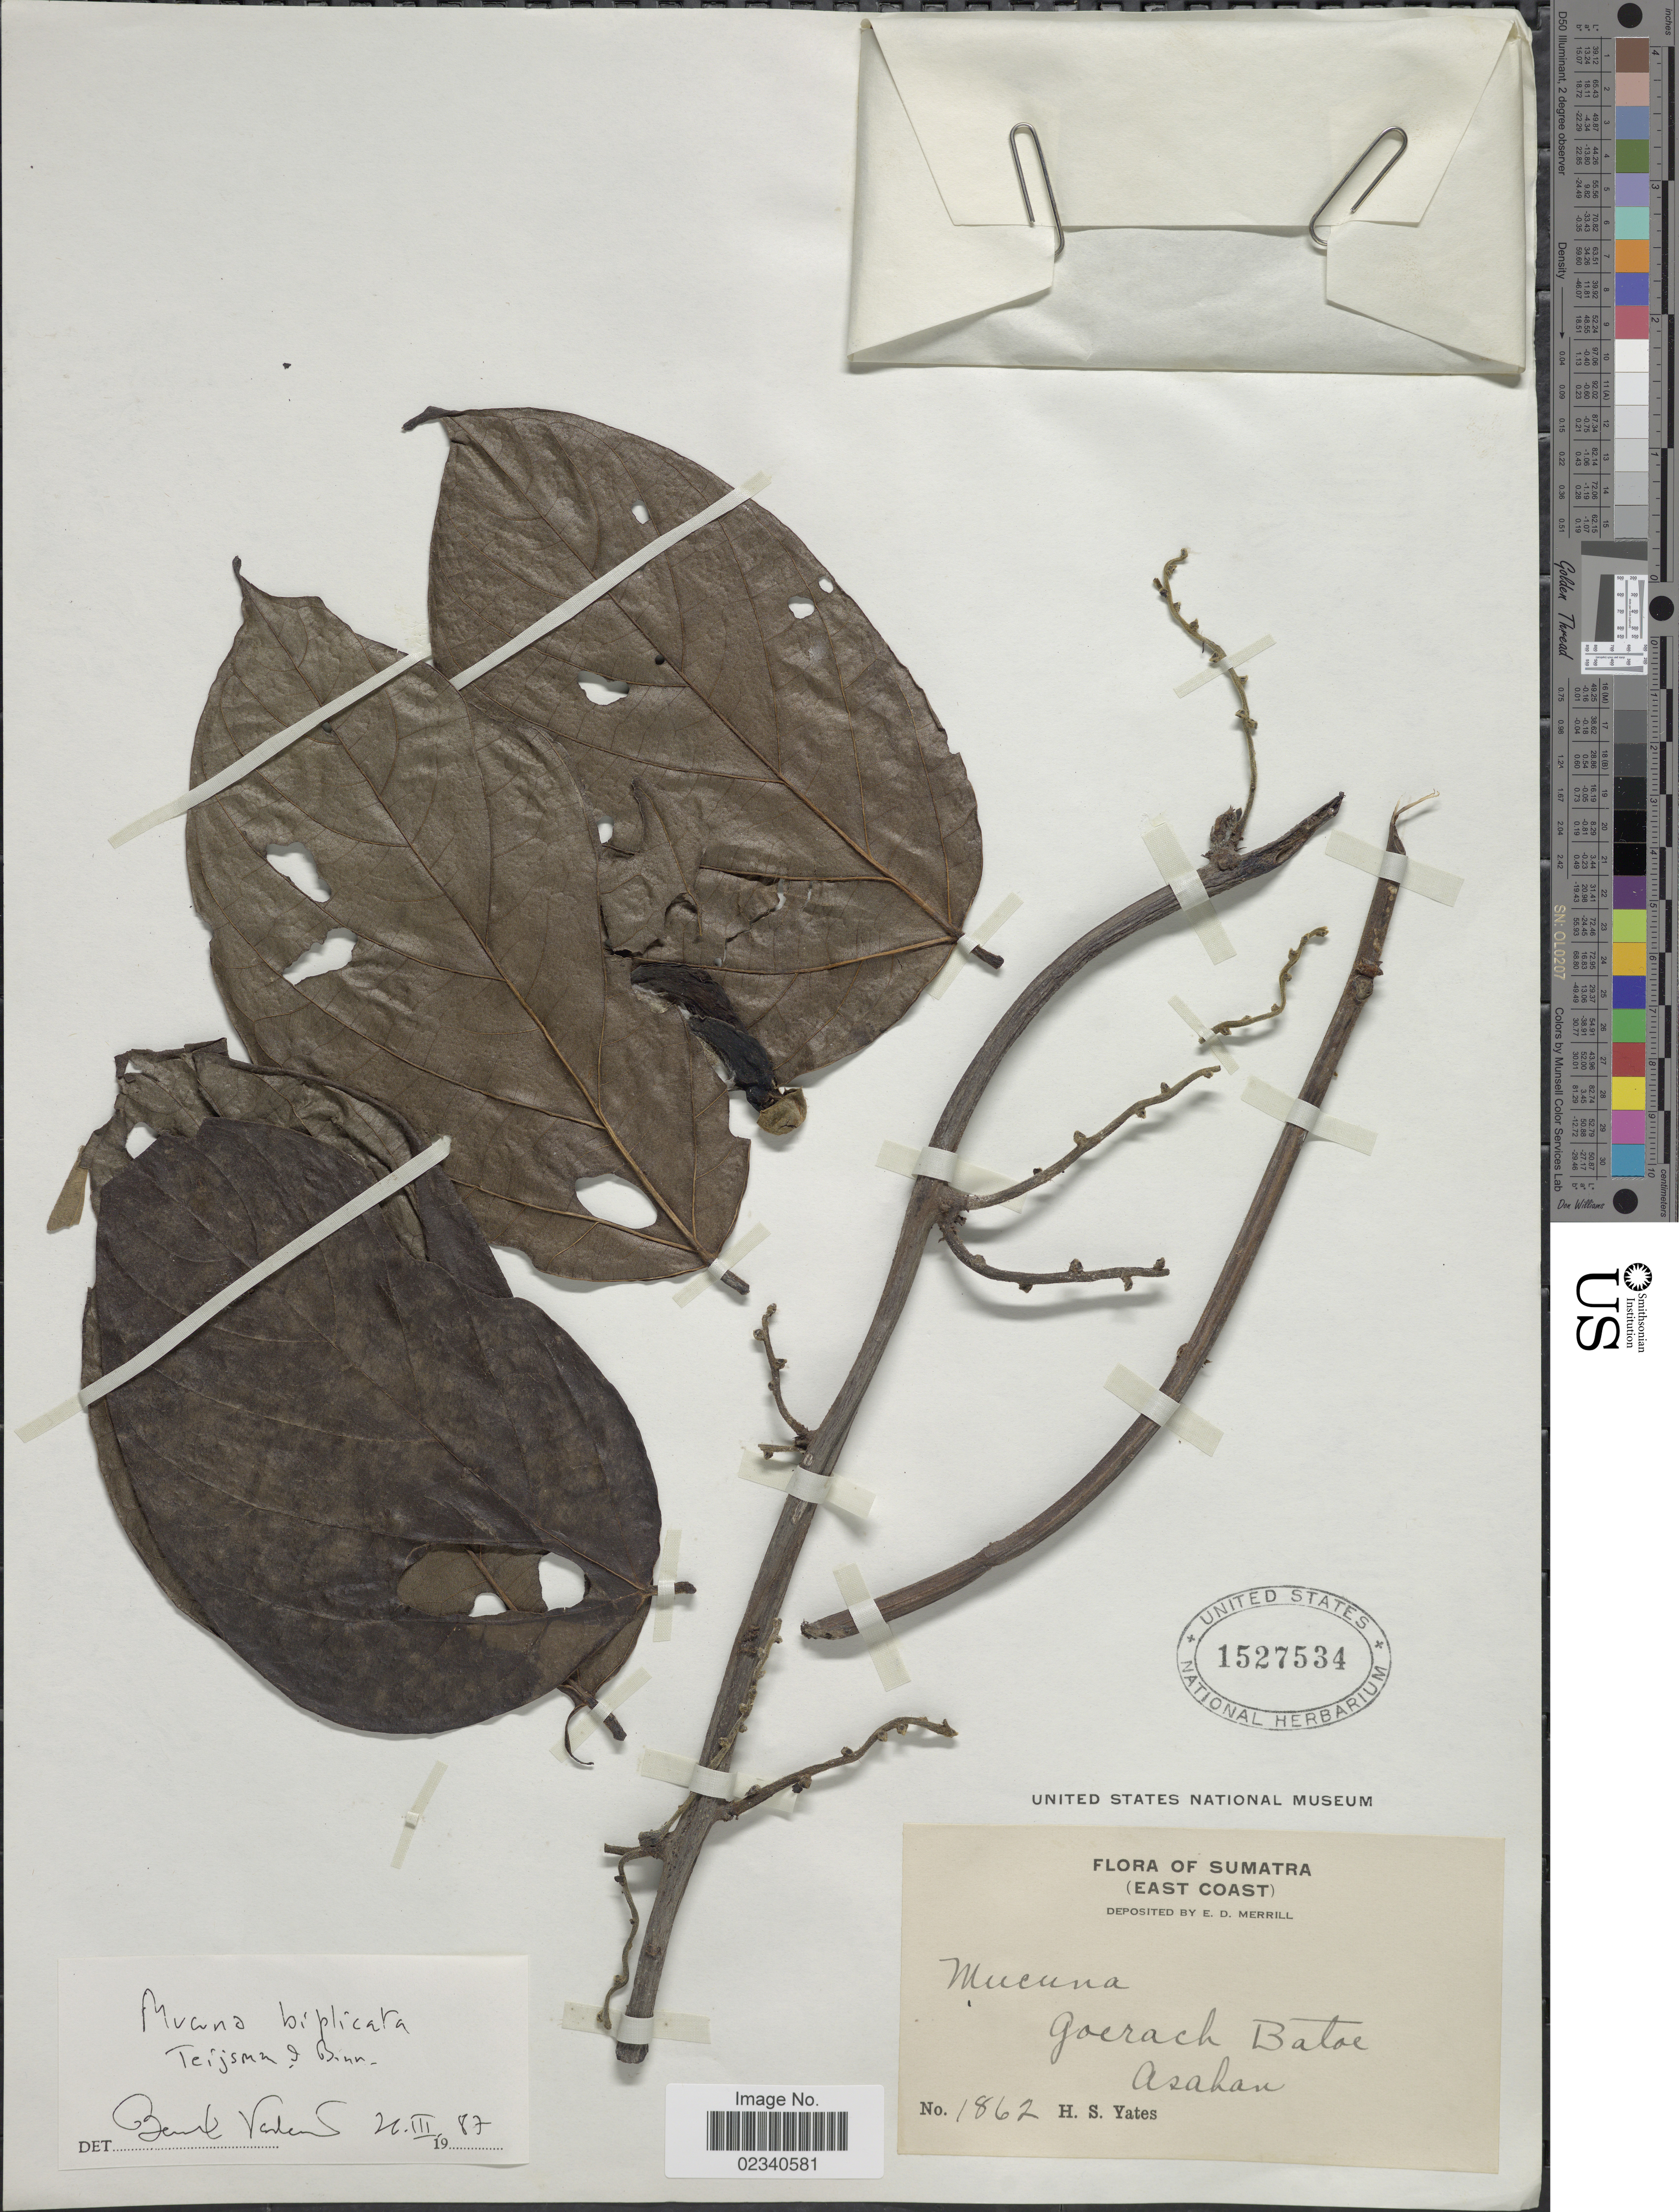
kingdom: Plantae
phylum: Tracheophyta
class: Magnoliopsida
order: Fabales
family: Fabaceae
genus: Mucuna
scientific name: Mucuna biplicata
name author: Teijsm. & Binn.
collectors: H. S. Yates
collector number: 1862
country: Indonesia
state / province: Sumatra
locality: (East Coast). Goerach Batoe, Asahan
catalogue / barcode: US 1527534